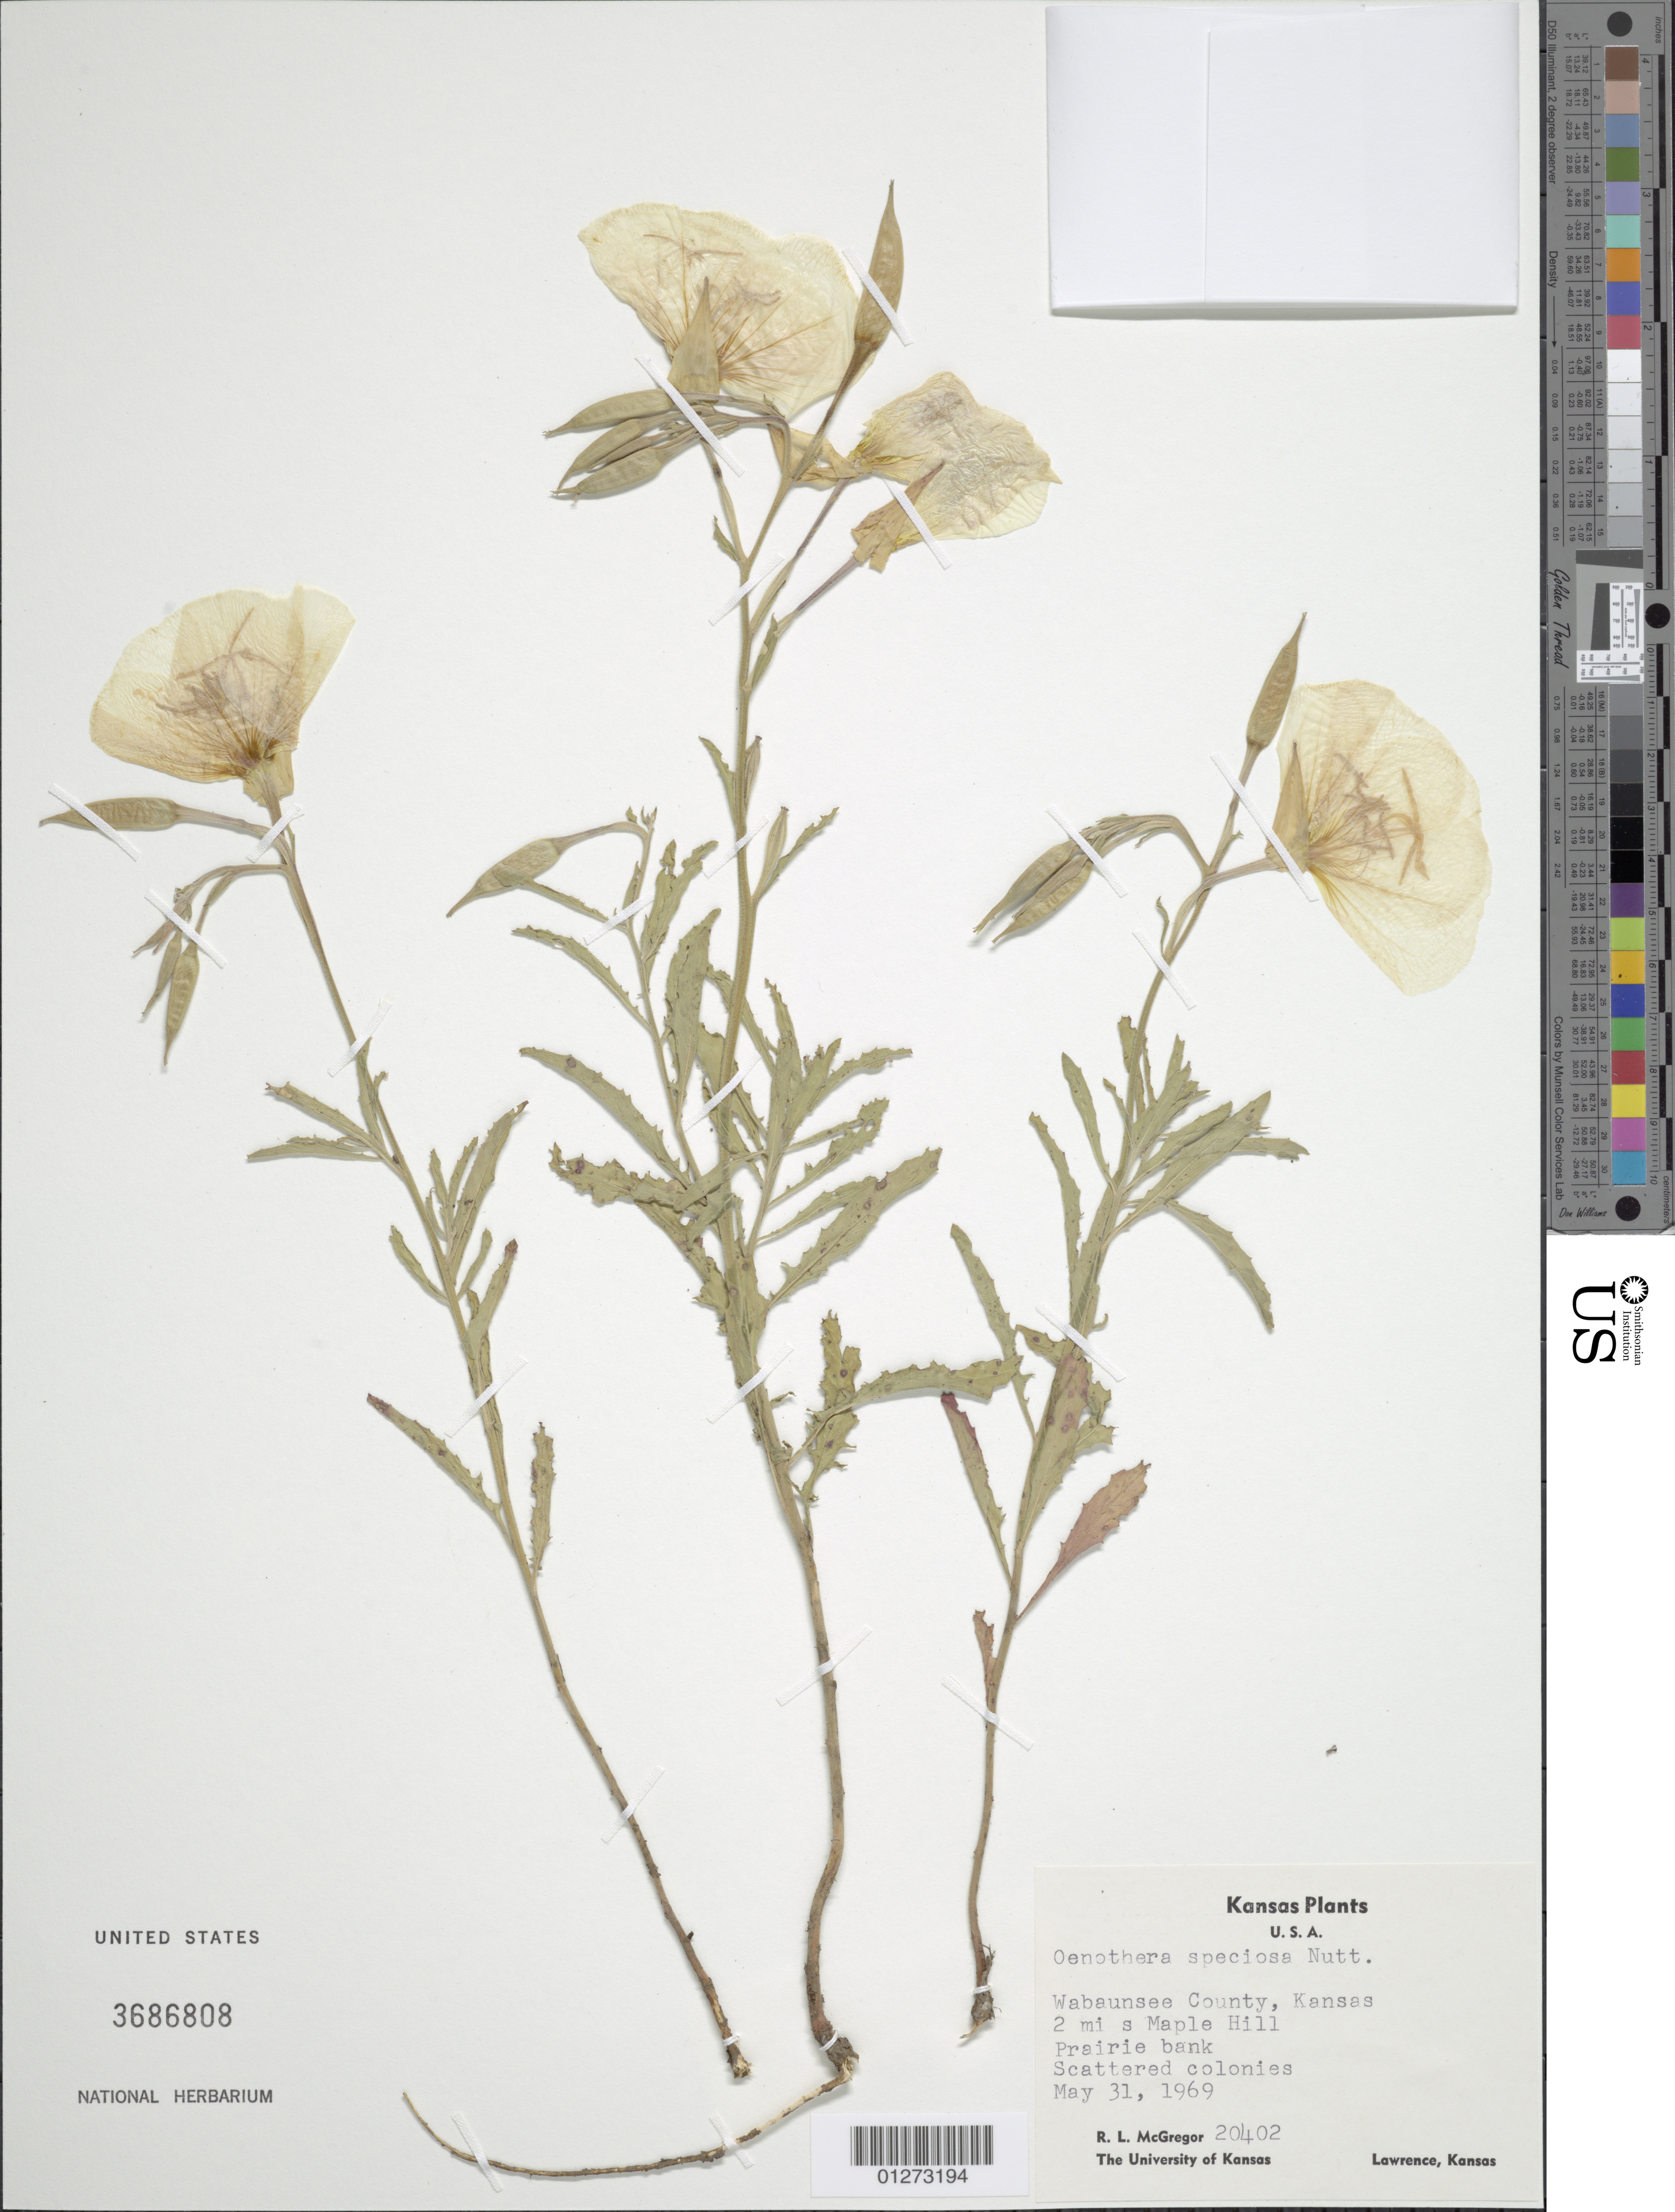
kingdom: Plantae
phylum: Tracheophyta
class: Magnoliopsida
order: Myrtales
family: Onagraceae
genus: Oenothera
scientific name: Oenothera speciosa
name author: Nutt.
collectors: R. McGregor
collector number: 20402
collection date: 1969-05-31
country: United States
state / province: Kansas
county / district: Wabaunsee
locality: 2 mi S Maple Hill.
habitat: Prairie bank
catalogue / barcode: US 3686808